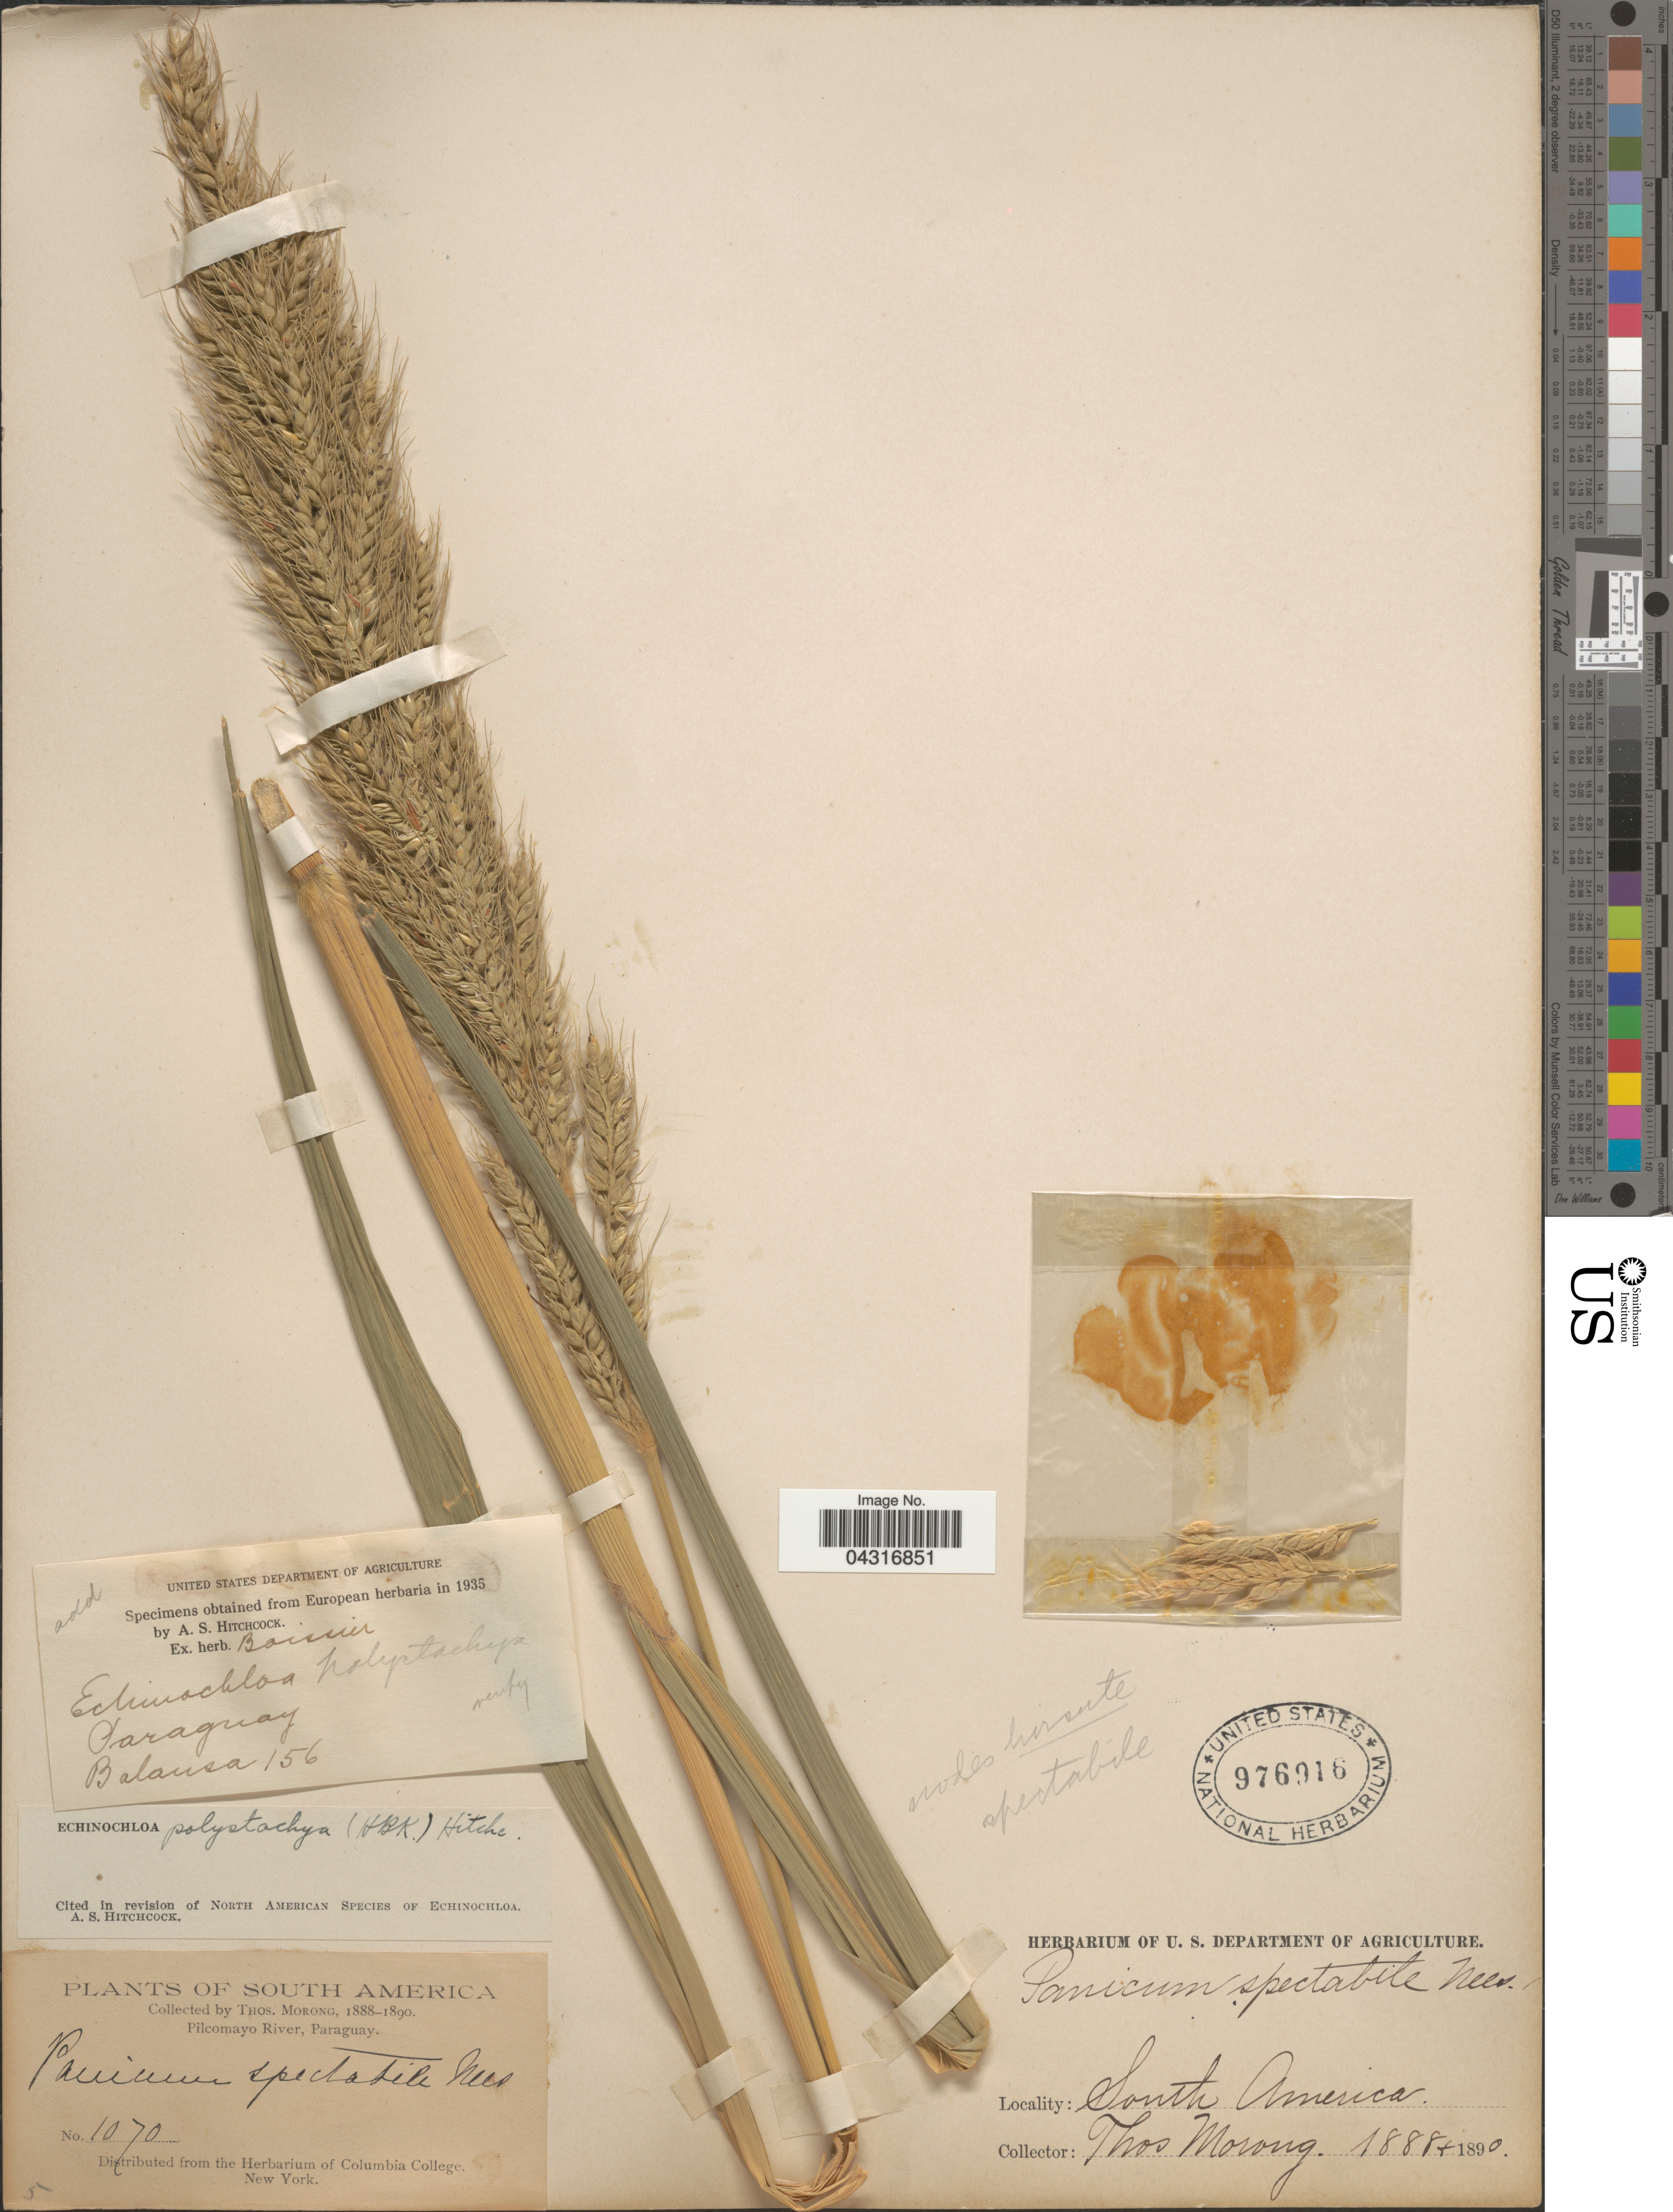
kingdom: Plantae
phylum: Tracheophyta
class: Liliopsida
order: Poales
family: Poaceae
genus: Echinochloa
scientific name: Echinochloa polystachya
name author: (Kunth) Hitchc.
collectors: -. Balansa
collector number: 156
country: Paraguay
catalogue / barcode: US 976916-2